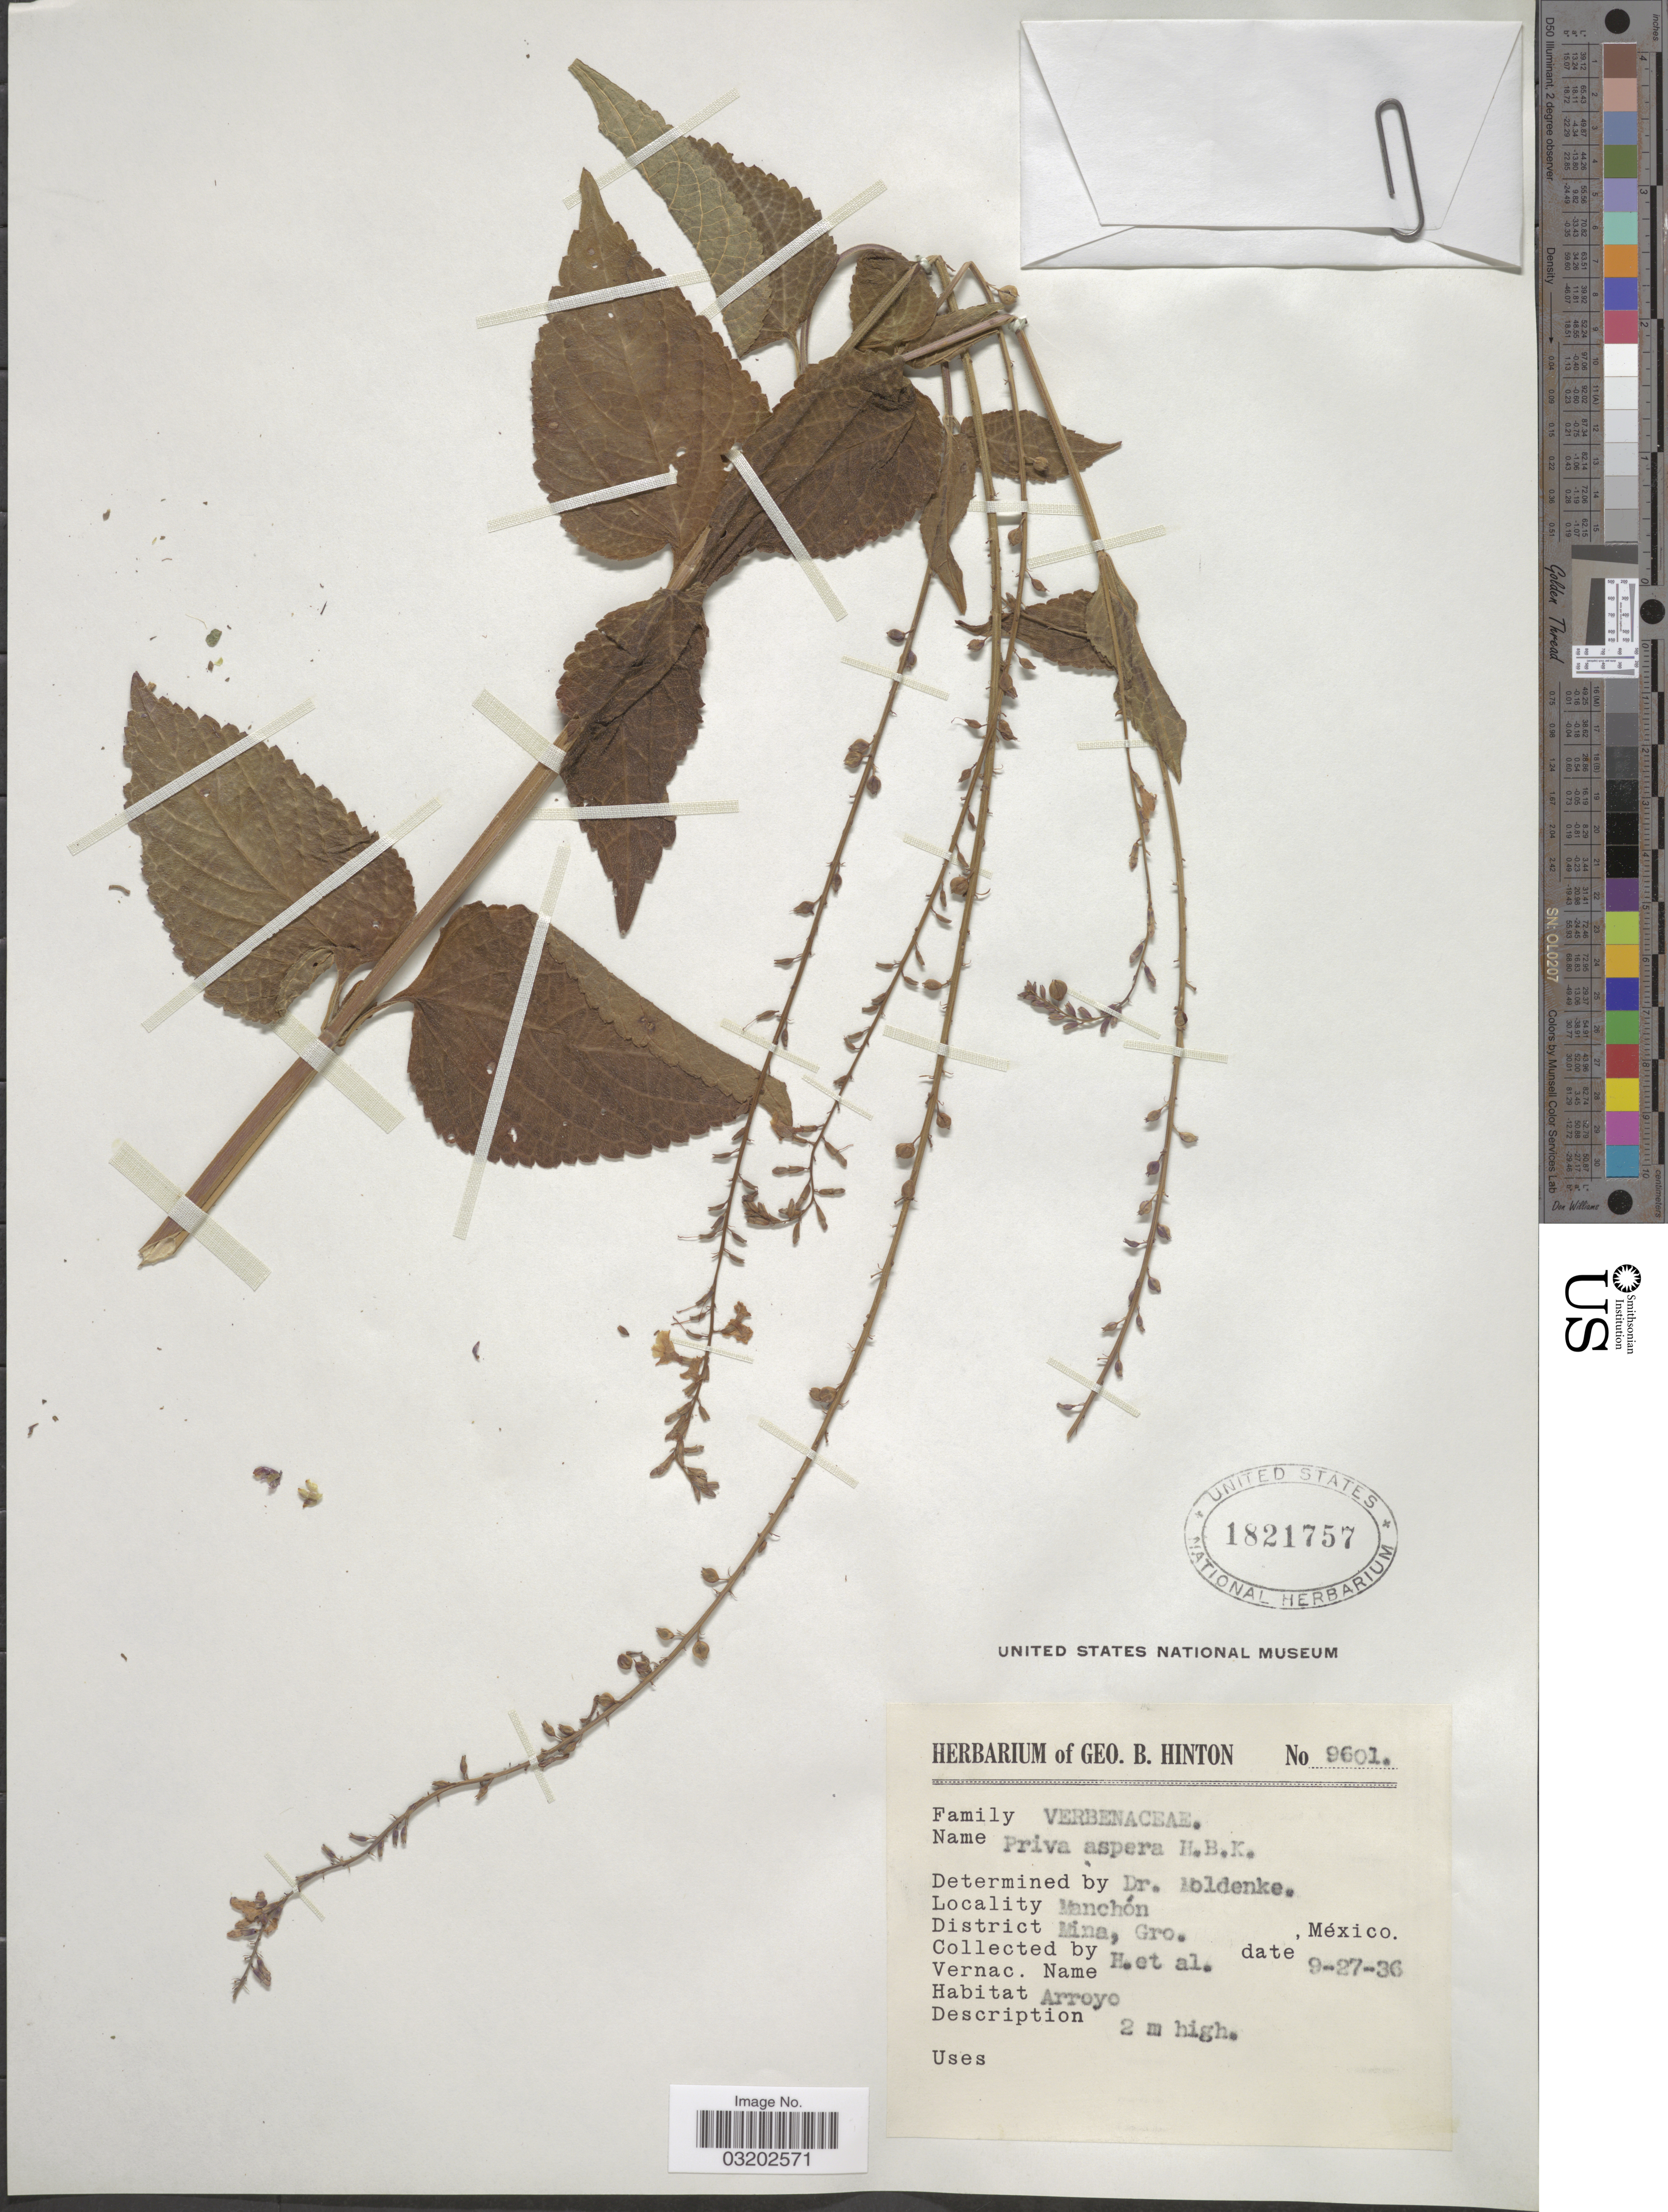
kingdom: Plantae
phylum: Tracheophyta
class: Magnoliopsida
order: Lamiales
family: Verbenaceae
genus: Priva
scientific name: Priva aspera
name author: Kunth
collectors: G. B. Hinton & et al.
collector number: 9601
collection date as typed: Transcribed d/m/y: 27/9/36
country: Mexico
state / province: Guerrero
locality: Manchón, District Mina.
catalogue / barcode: US 1821757